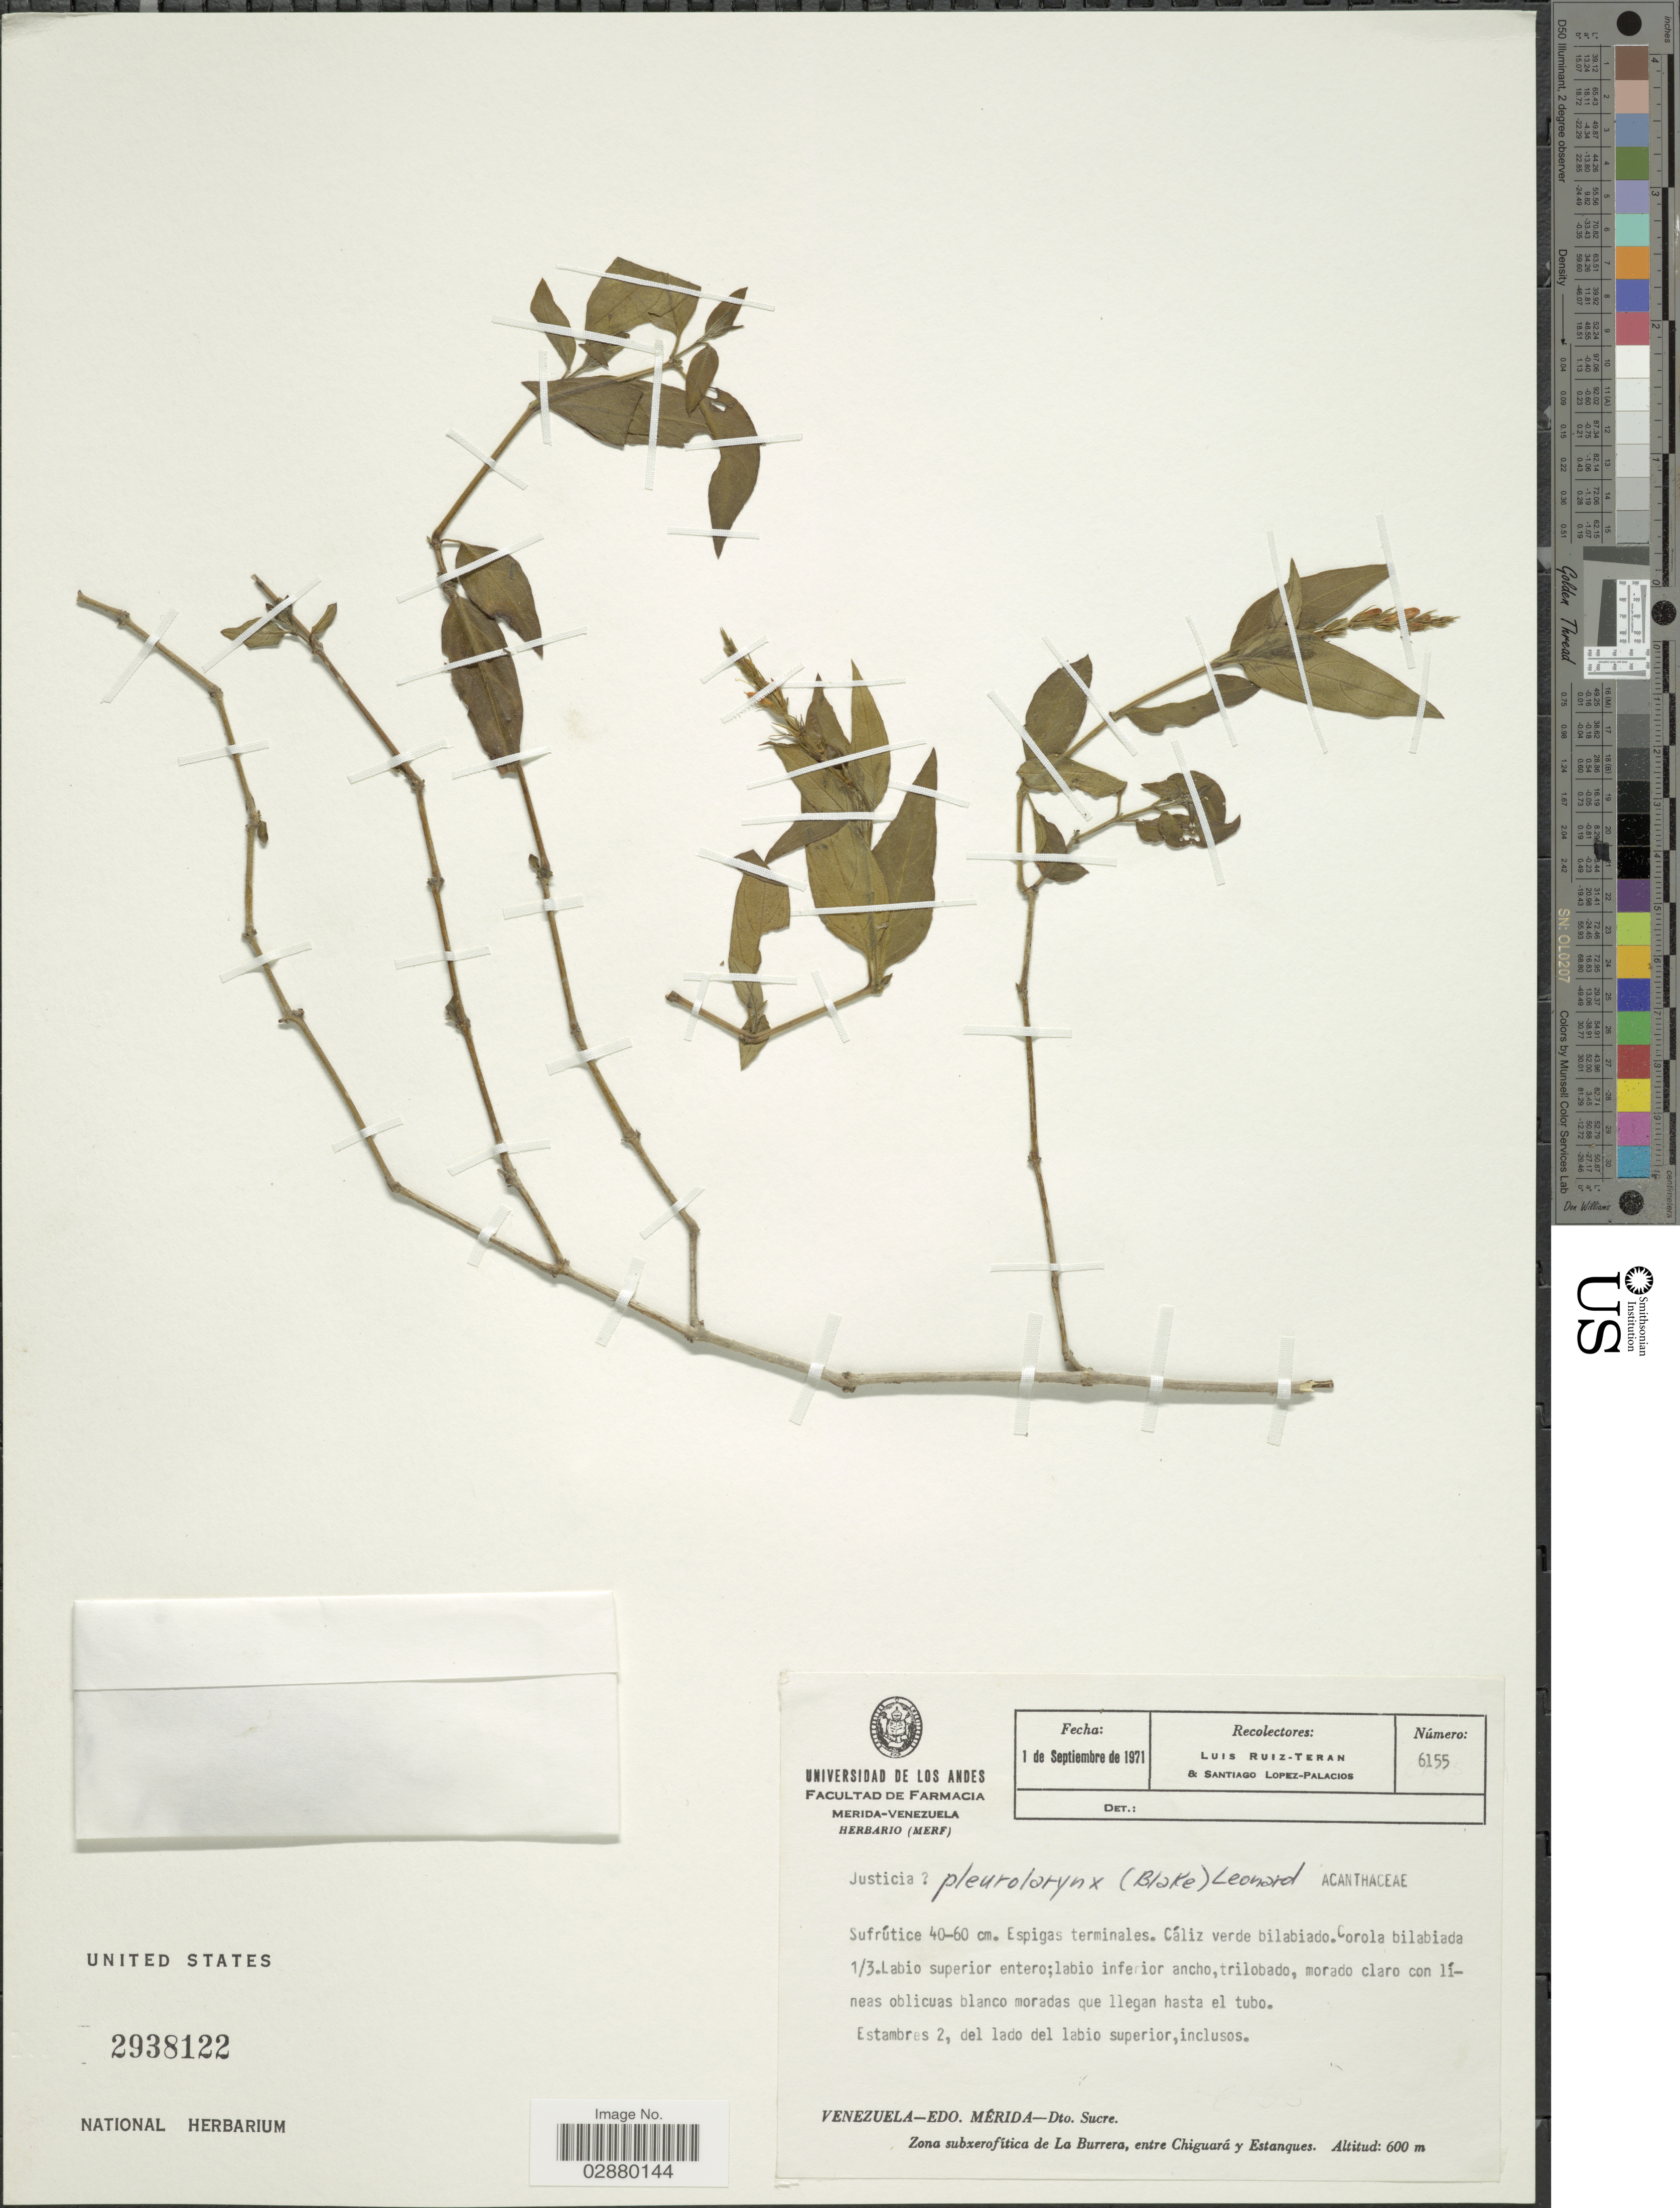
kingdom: Plantae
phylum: Tracheophyta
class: Magnoliopsida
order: Lamiales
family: Acanthaceae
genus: Justicia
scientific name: Justicia pleurolarynx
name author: (S.F. Blake) V.M. Badillo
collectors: L. Teran & S. López-Palacios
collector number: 6155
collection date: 1971-09-01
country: Venezuela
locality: Edo. Mérida-Dto. Sucre. Zona subxerofítica de La Burrera, entre Chiguará y Estanques.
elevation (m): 600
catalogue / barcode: US 2938122